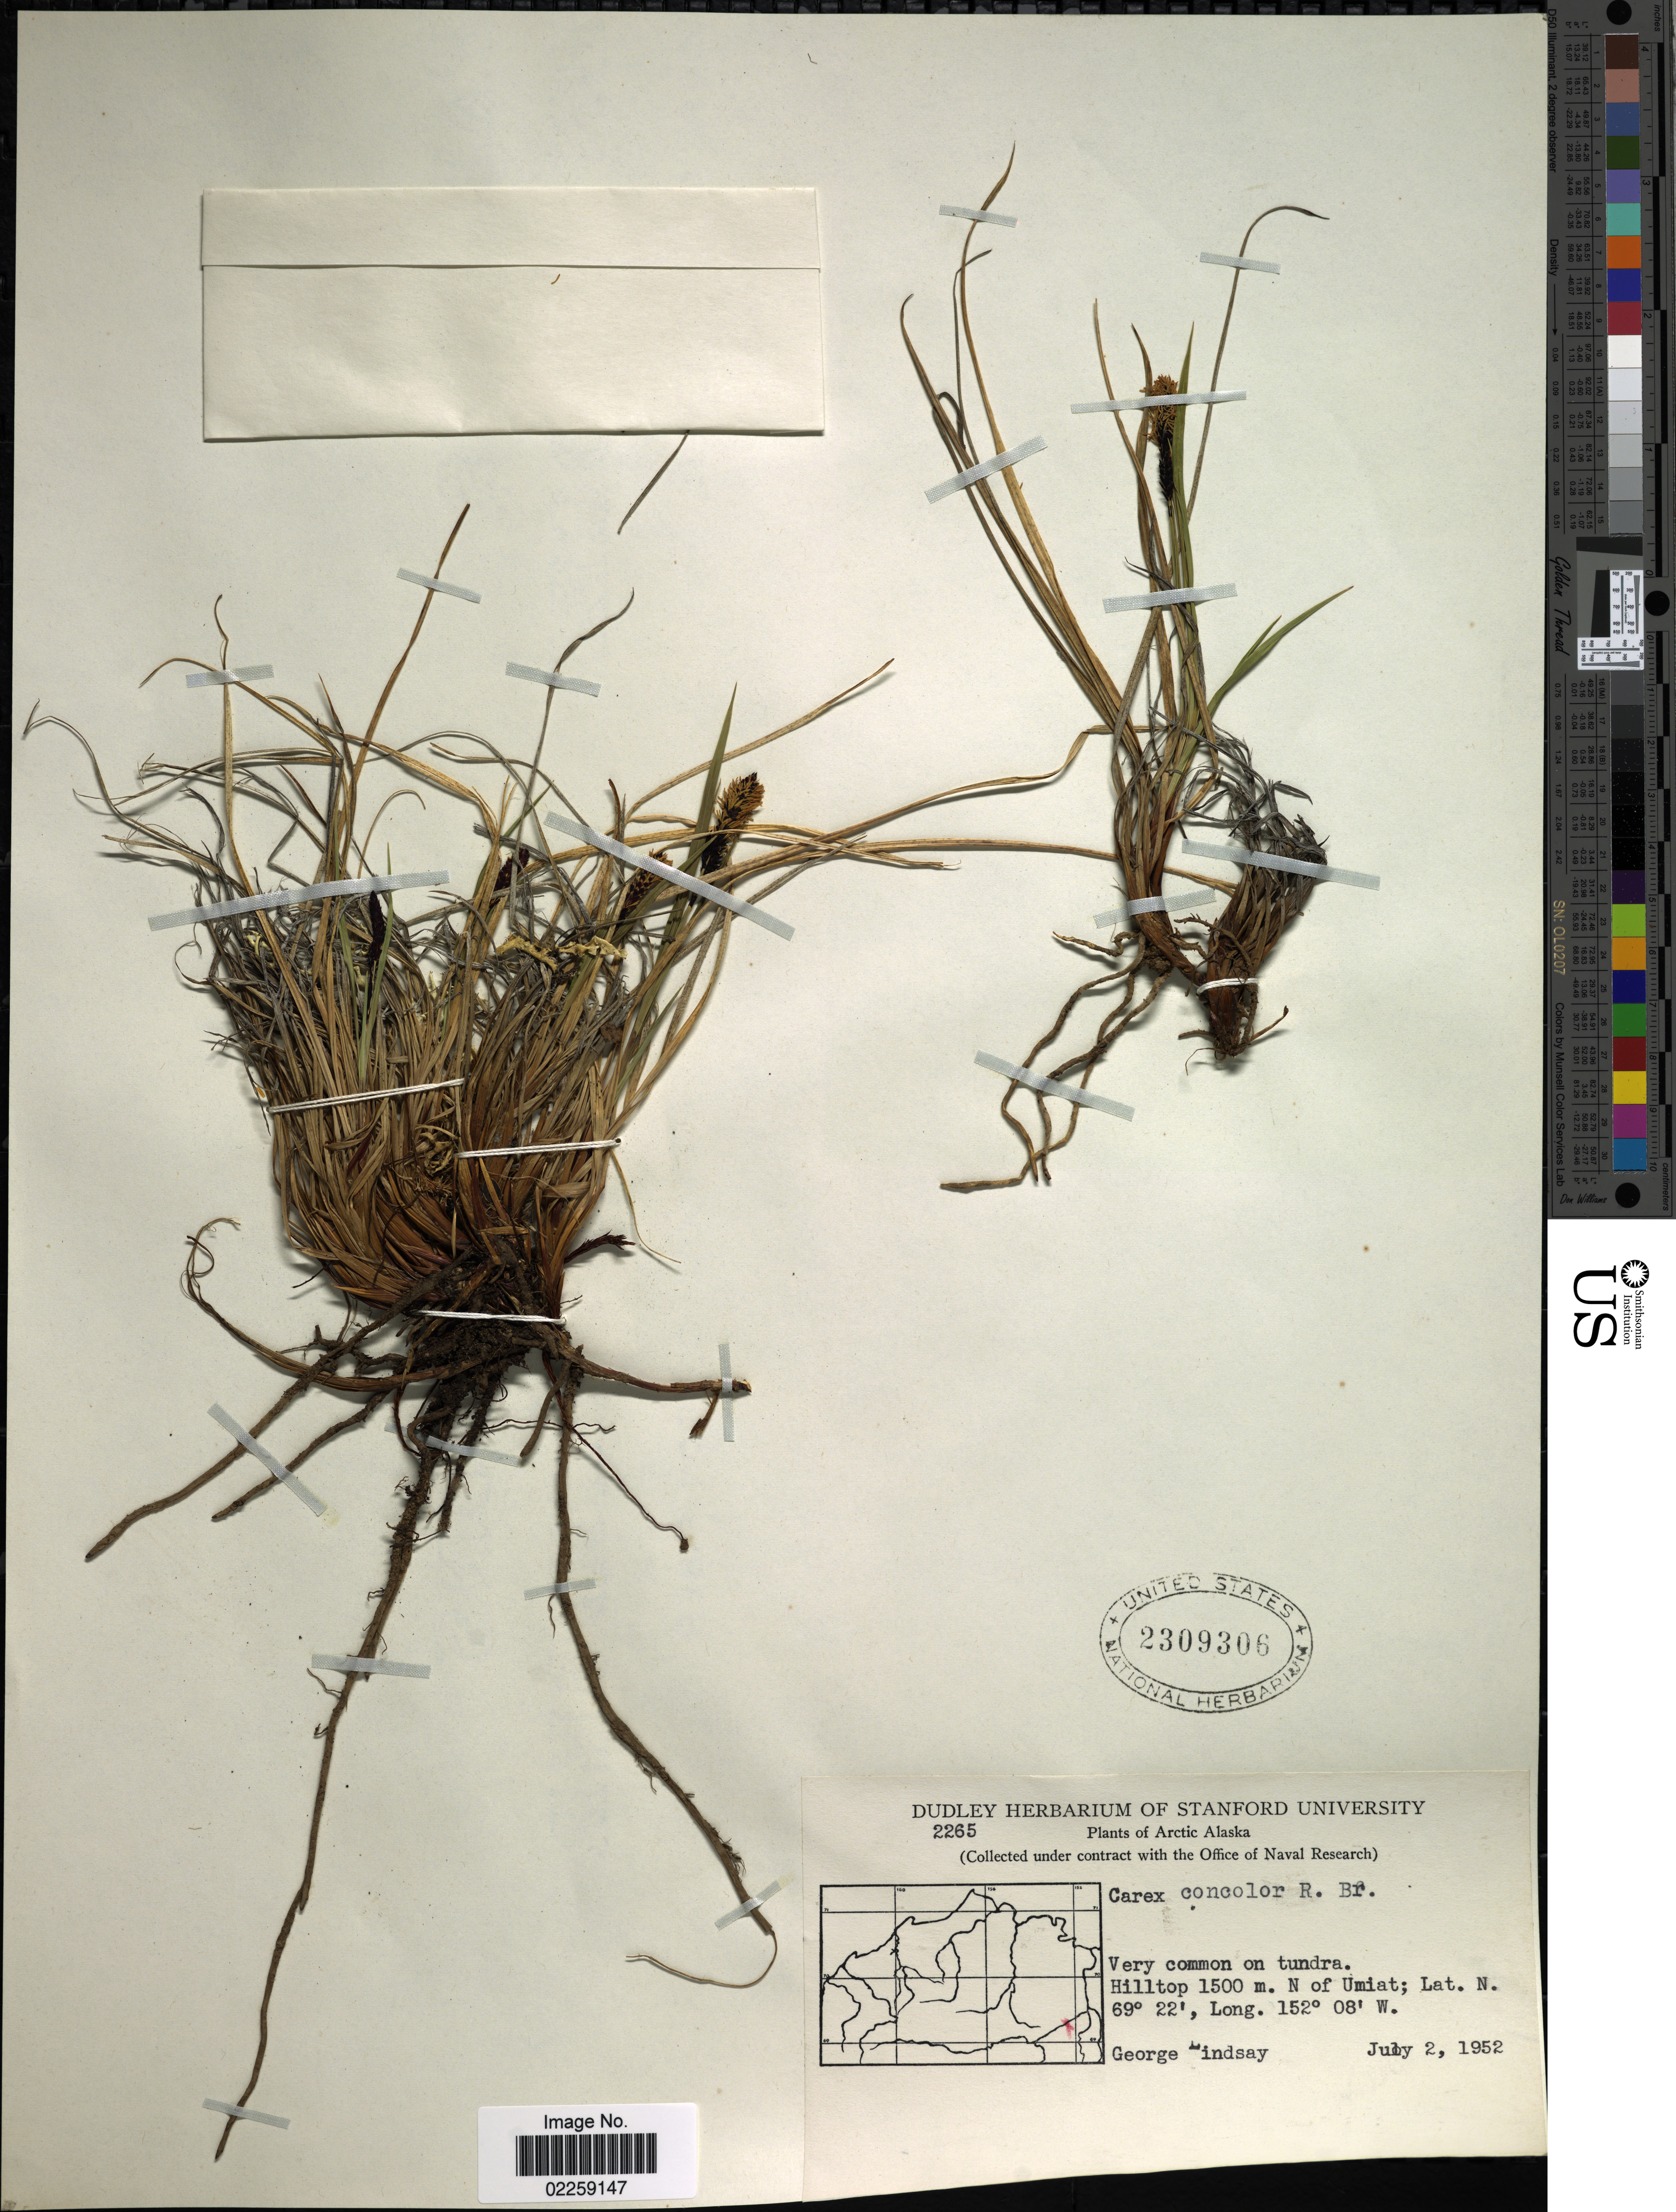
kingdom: Plantae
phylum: Tracheophyta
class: Liliopsida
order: Poales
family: Cyperaceae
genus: Carex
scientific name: Carex bigelowii subsp. lugens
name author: (Holm) T.V. Egorova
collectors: G. Lindsay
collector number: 2265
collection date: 1952-07-02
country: United States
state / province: Alaska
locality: Hilltop 1500 m. N of Umiat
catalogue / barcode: US 2309306